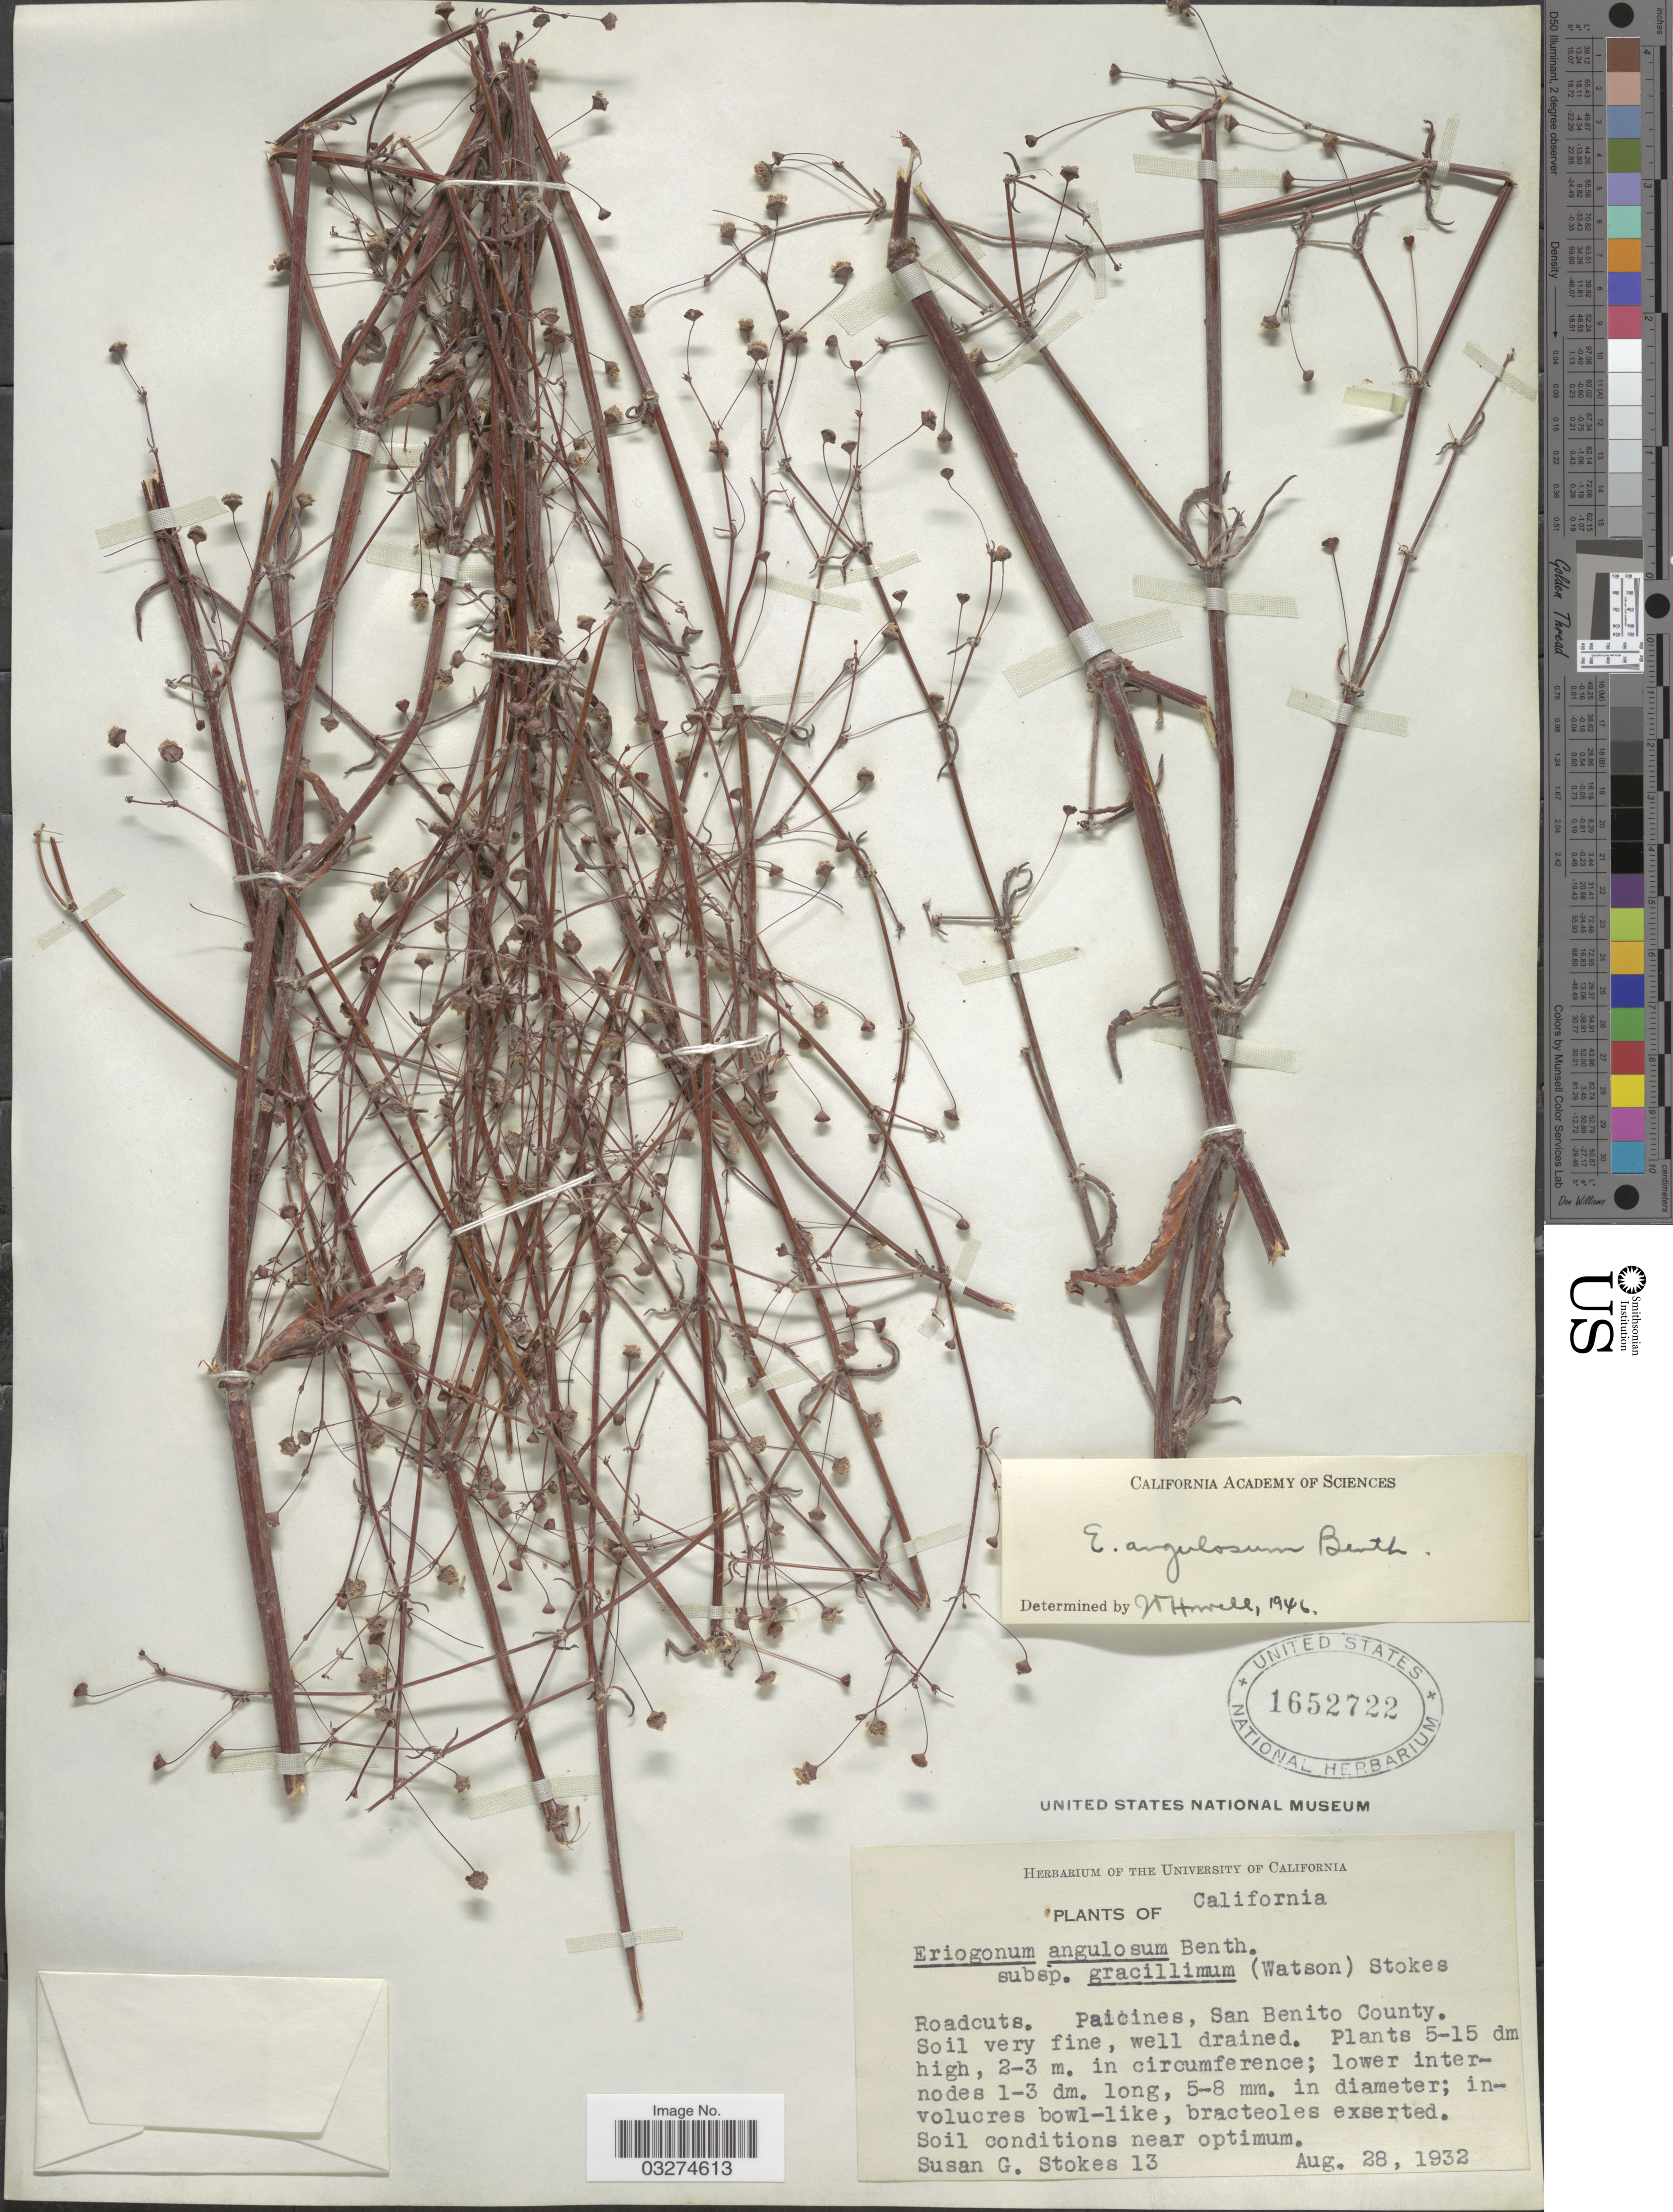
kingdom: Plantae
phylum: Tracheophyta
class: Magnoliopsida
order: Caryophyllales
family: Polygonaceae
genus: Eriogonum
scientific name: Eriogonum angulosum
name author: Benth.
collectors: S. G. Stokes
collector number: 13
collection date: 1932-08-28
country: United States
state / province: California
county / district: San Benito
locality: Roadcuts. Paicines, San Benito County.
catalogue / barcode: US 1652722